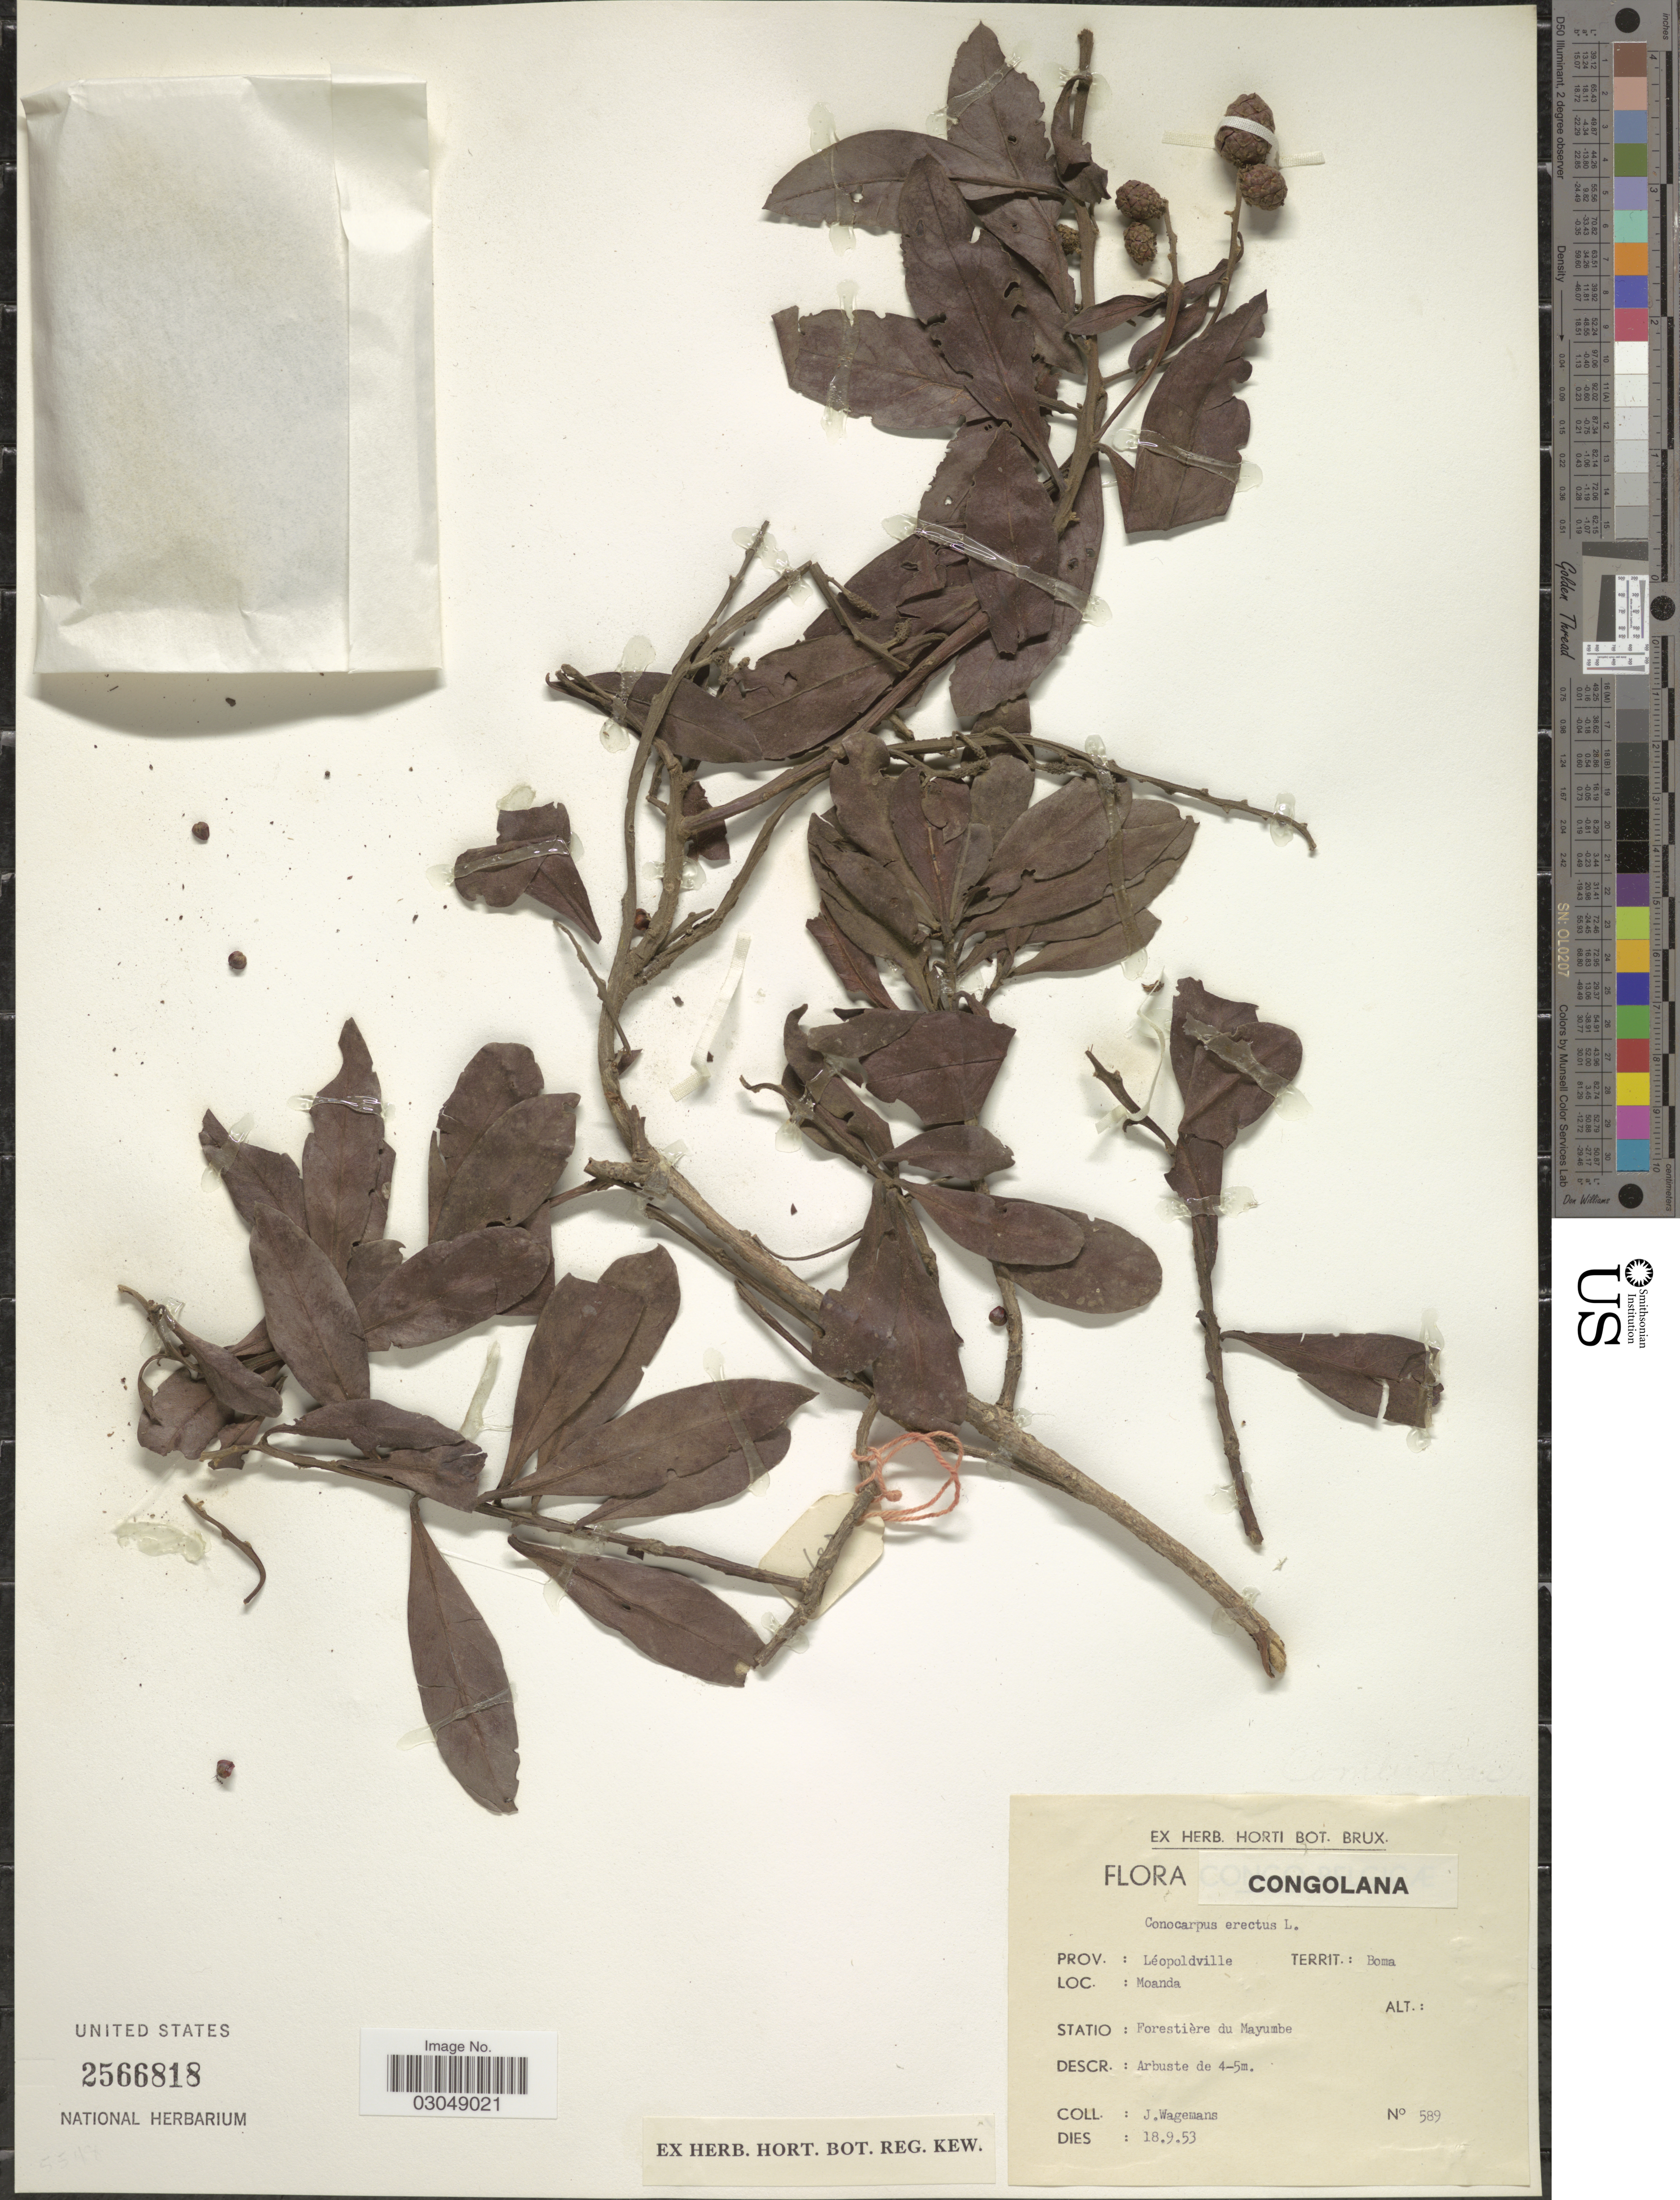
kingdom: Plantae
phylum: Tracheophyta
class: Magnoliopsida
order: Myrtales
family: Combretaceae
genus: Conocarpus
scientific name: Conocarpus erectus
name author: L.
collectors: J. Wagemans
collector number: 589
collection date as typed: Transcribed d/m/y: 18/9/53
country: Congo, Democratic Republic of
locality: Congolana. Prov.: Léopoldville, Territ.: Boma. Moanda. Forestière du Mayumbe.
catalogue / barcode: US 2566818